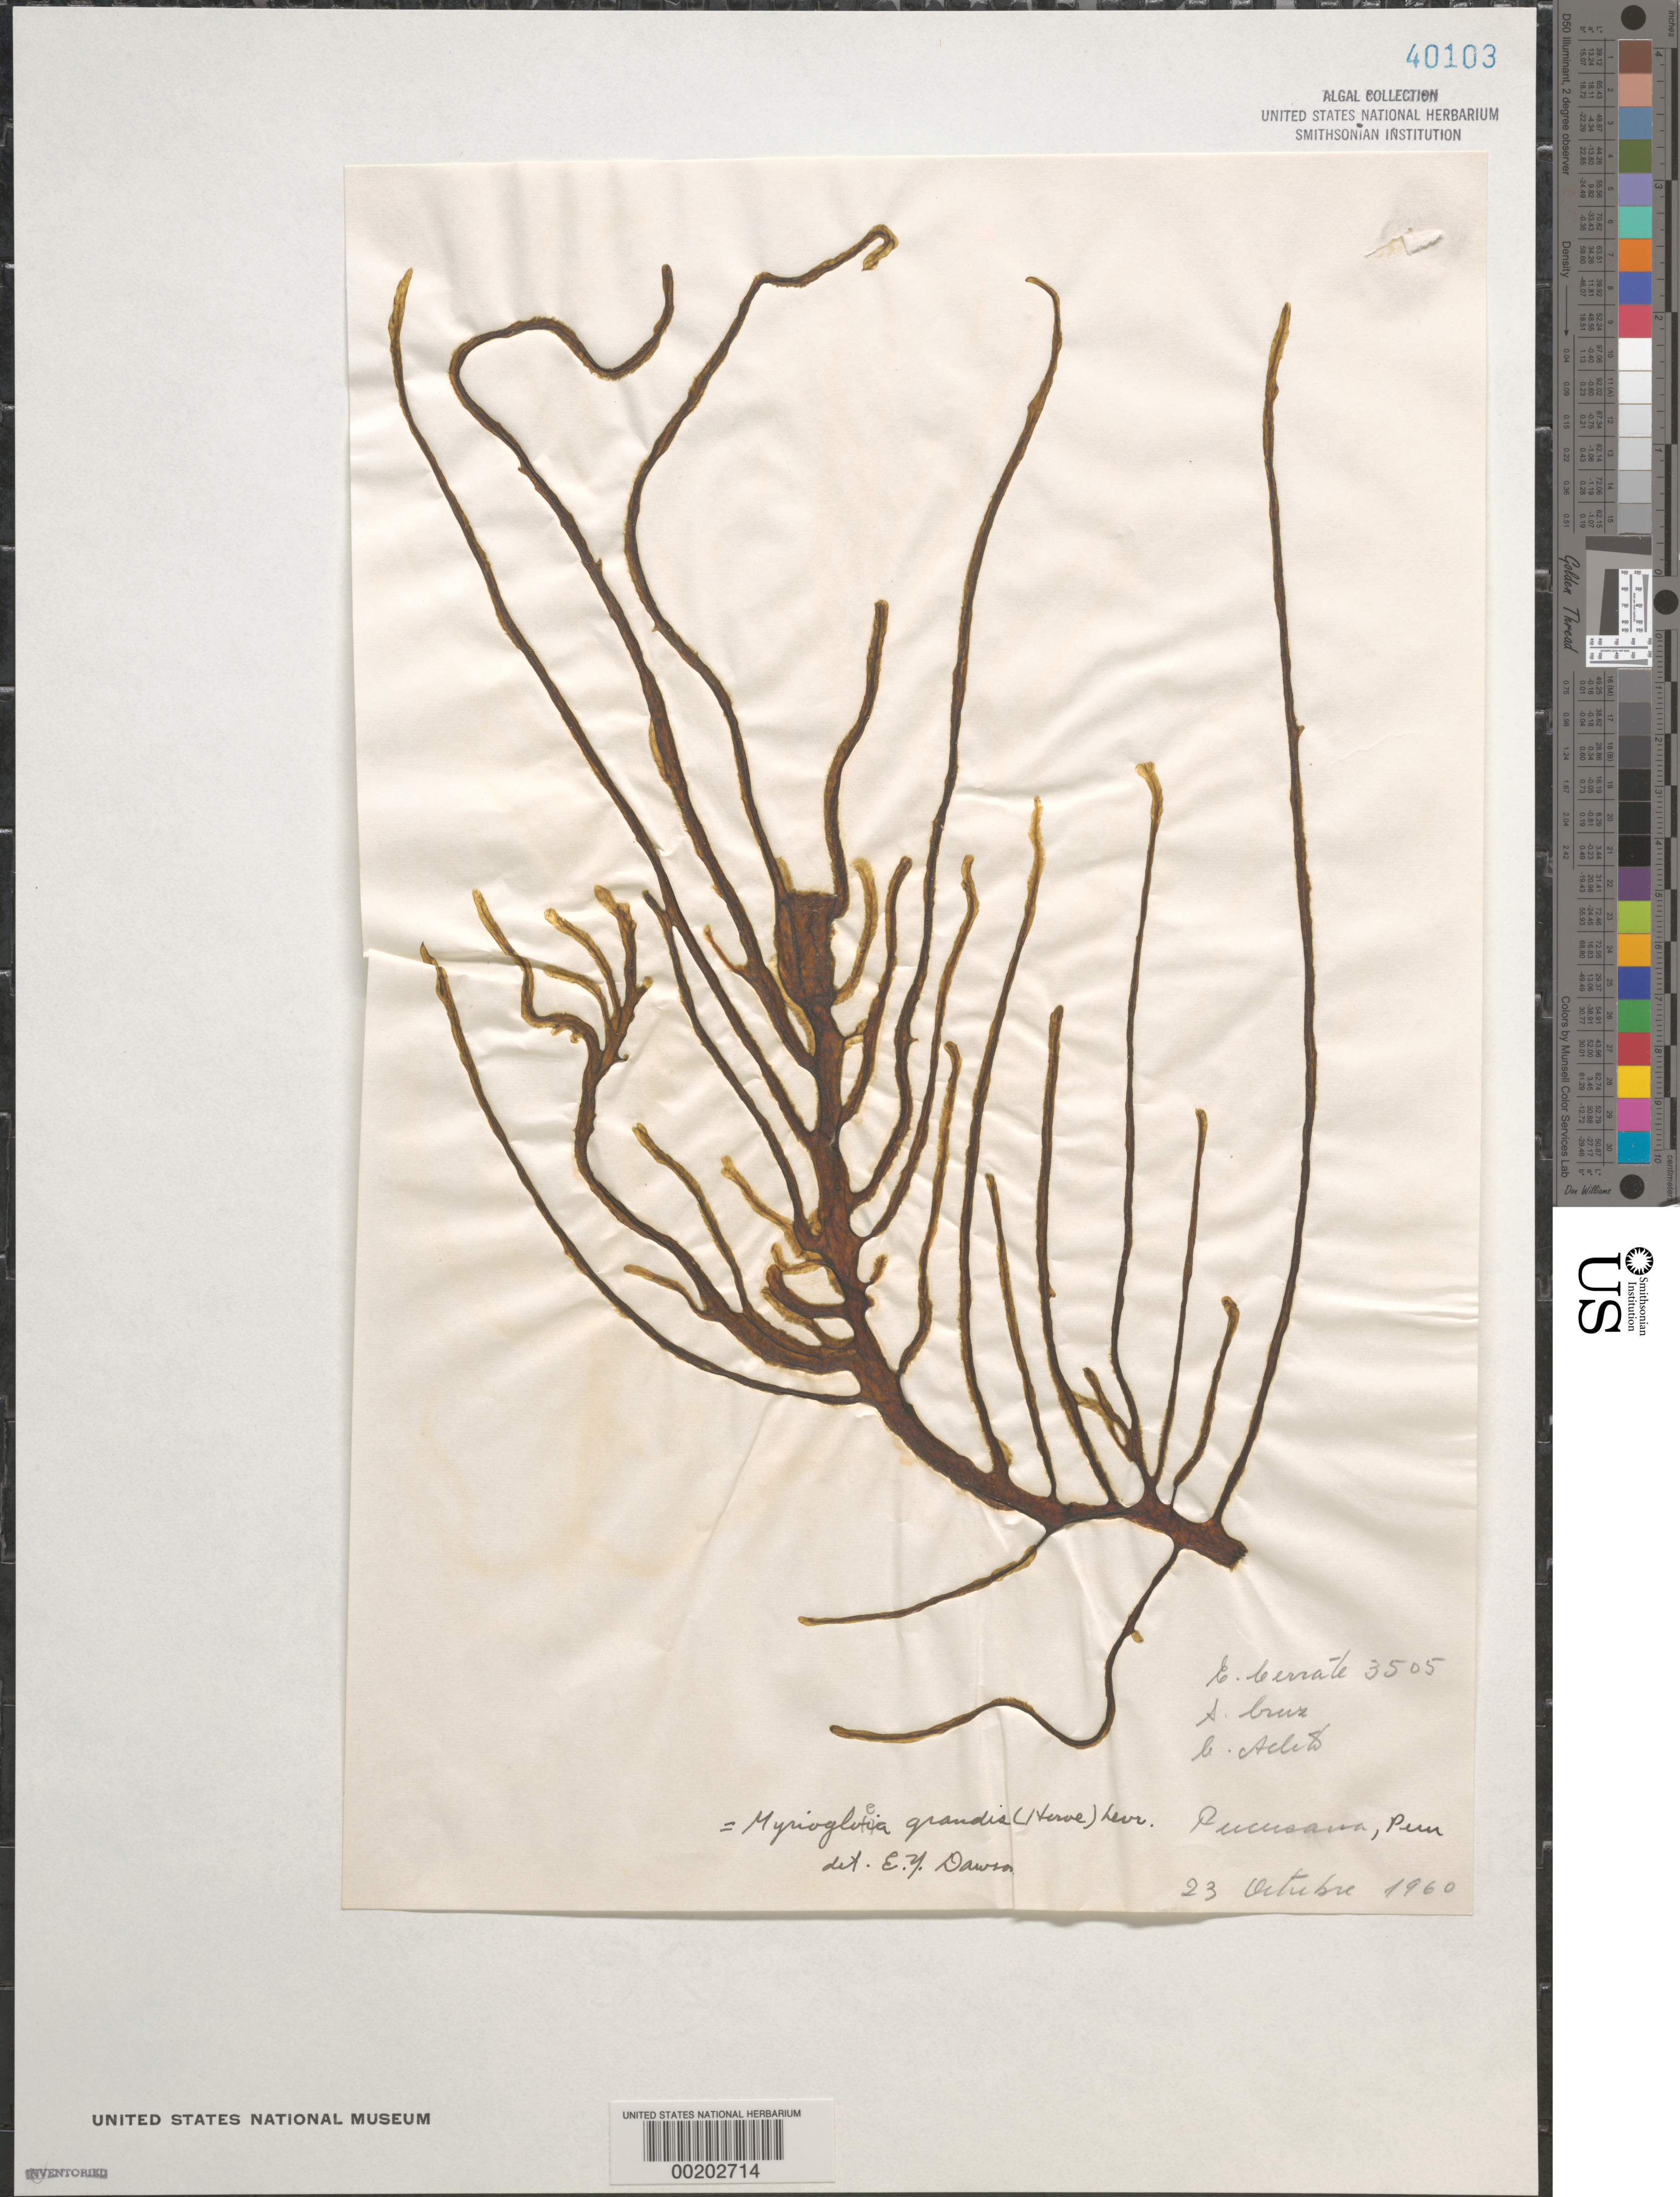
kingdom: Chromista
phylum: Ochrophyta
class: Phaeophyceae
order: Ectocarpales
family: Chordariaceae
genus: Myriogloea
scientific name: Myriogloea grandis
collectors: E. Cerrate, S. Cruz & C. Acleto O.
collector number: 3505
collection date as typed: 23 Oct 1960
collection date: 1960-10-23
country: Peru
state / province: Lima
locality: Pucusana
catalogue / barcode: US 40103